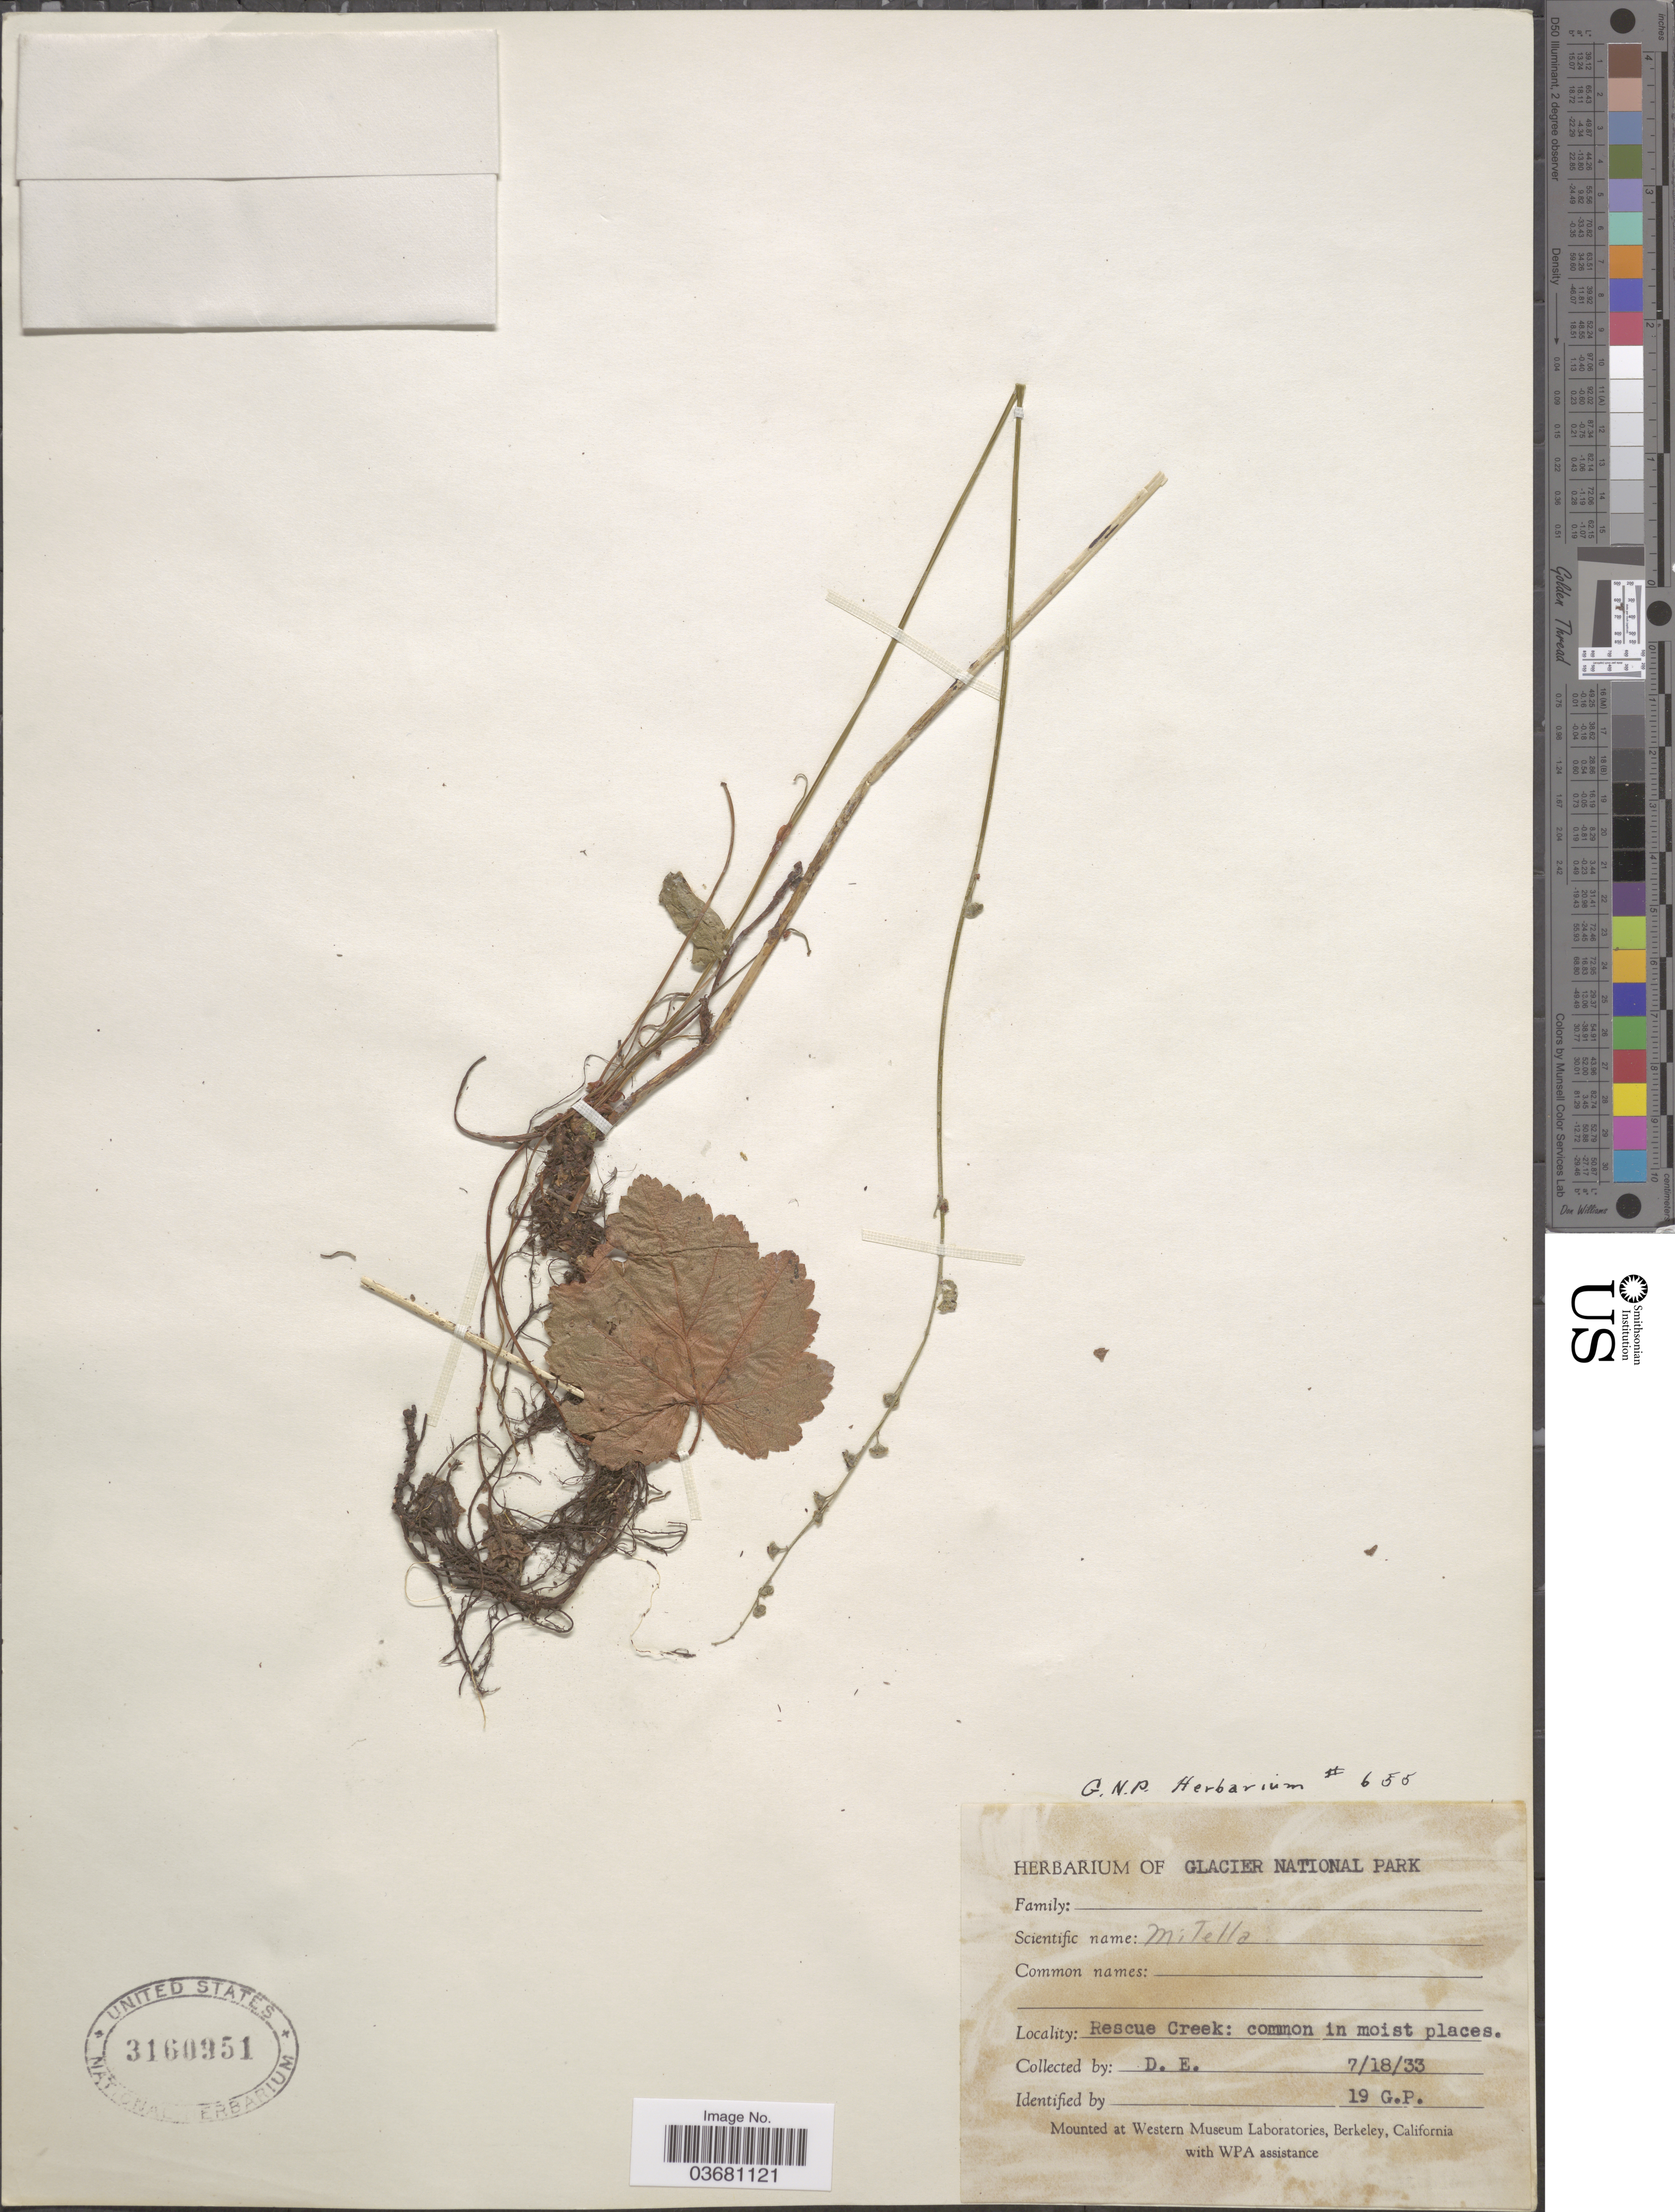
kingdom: Plantae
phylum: Tracheophyta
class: Magnoliopsida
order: Saxifragales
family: Saxifragaceae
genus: Mitella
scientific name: Mitella breweri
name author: A. Gray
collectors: ex herb. G. N. P.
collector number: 655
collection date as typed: Transcribed d/m/y: 18/7/33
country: United States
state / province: Montana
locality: Rescue Creek: common in moist places.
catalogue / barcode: US 3160951